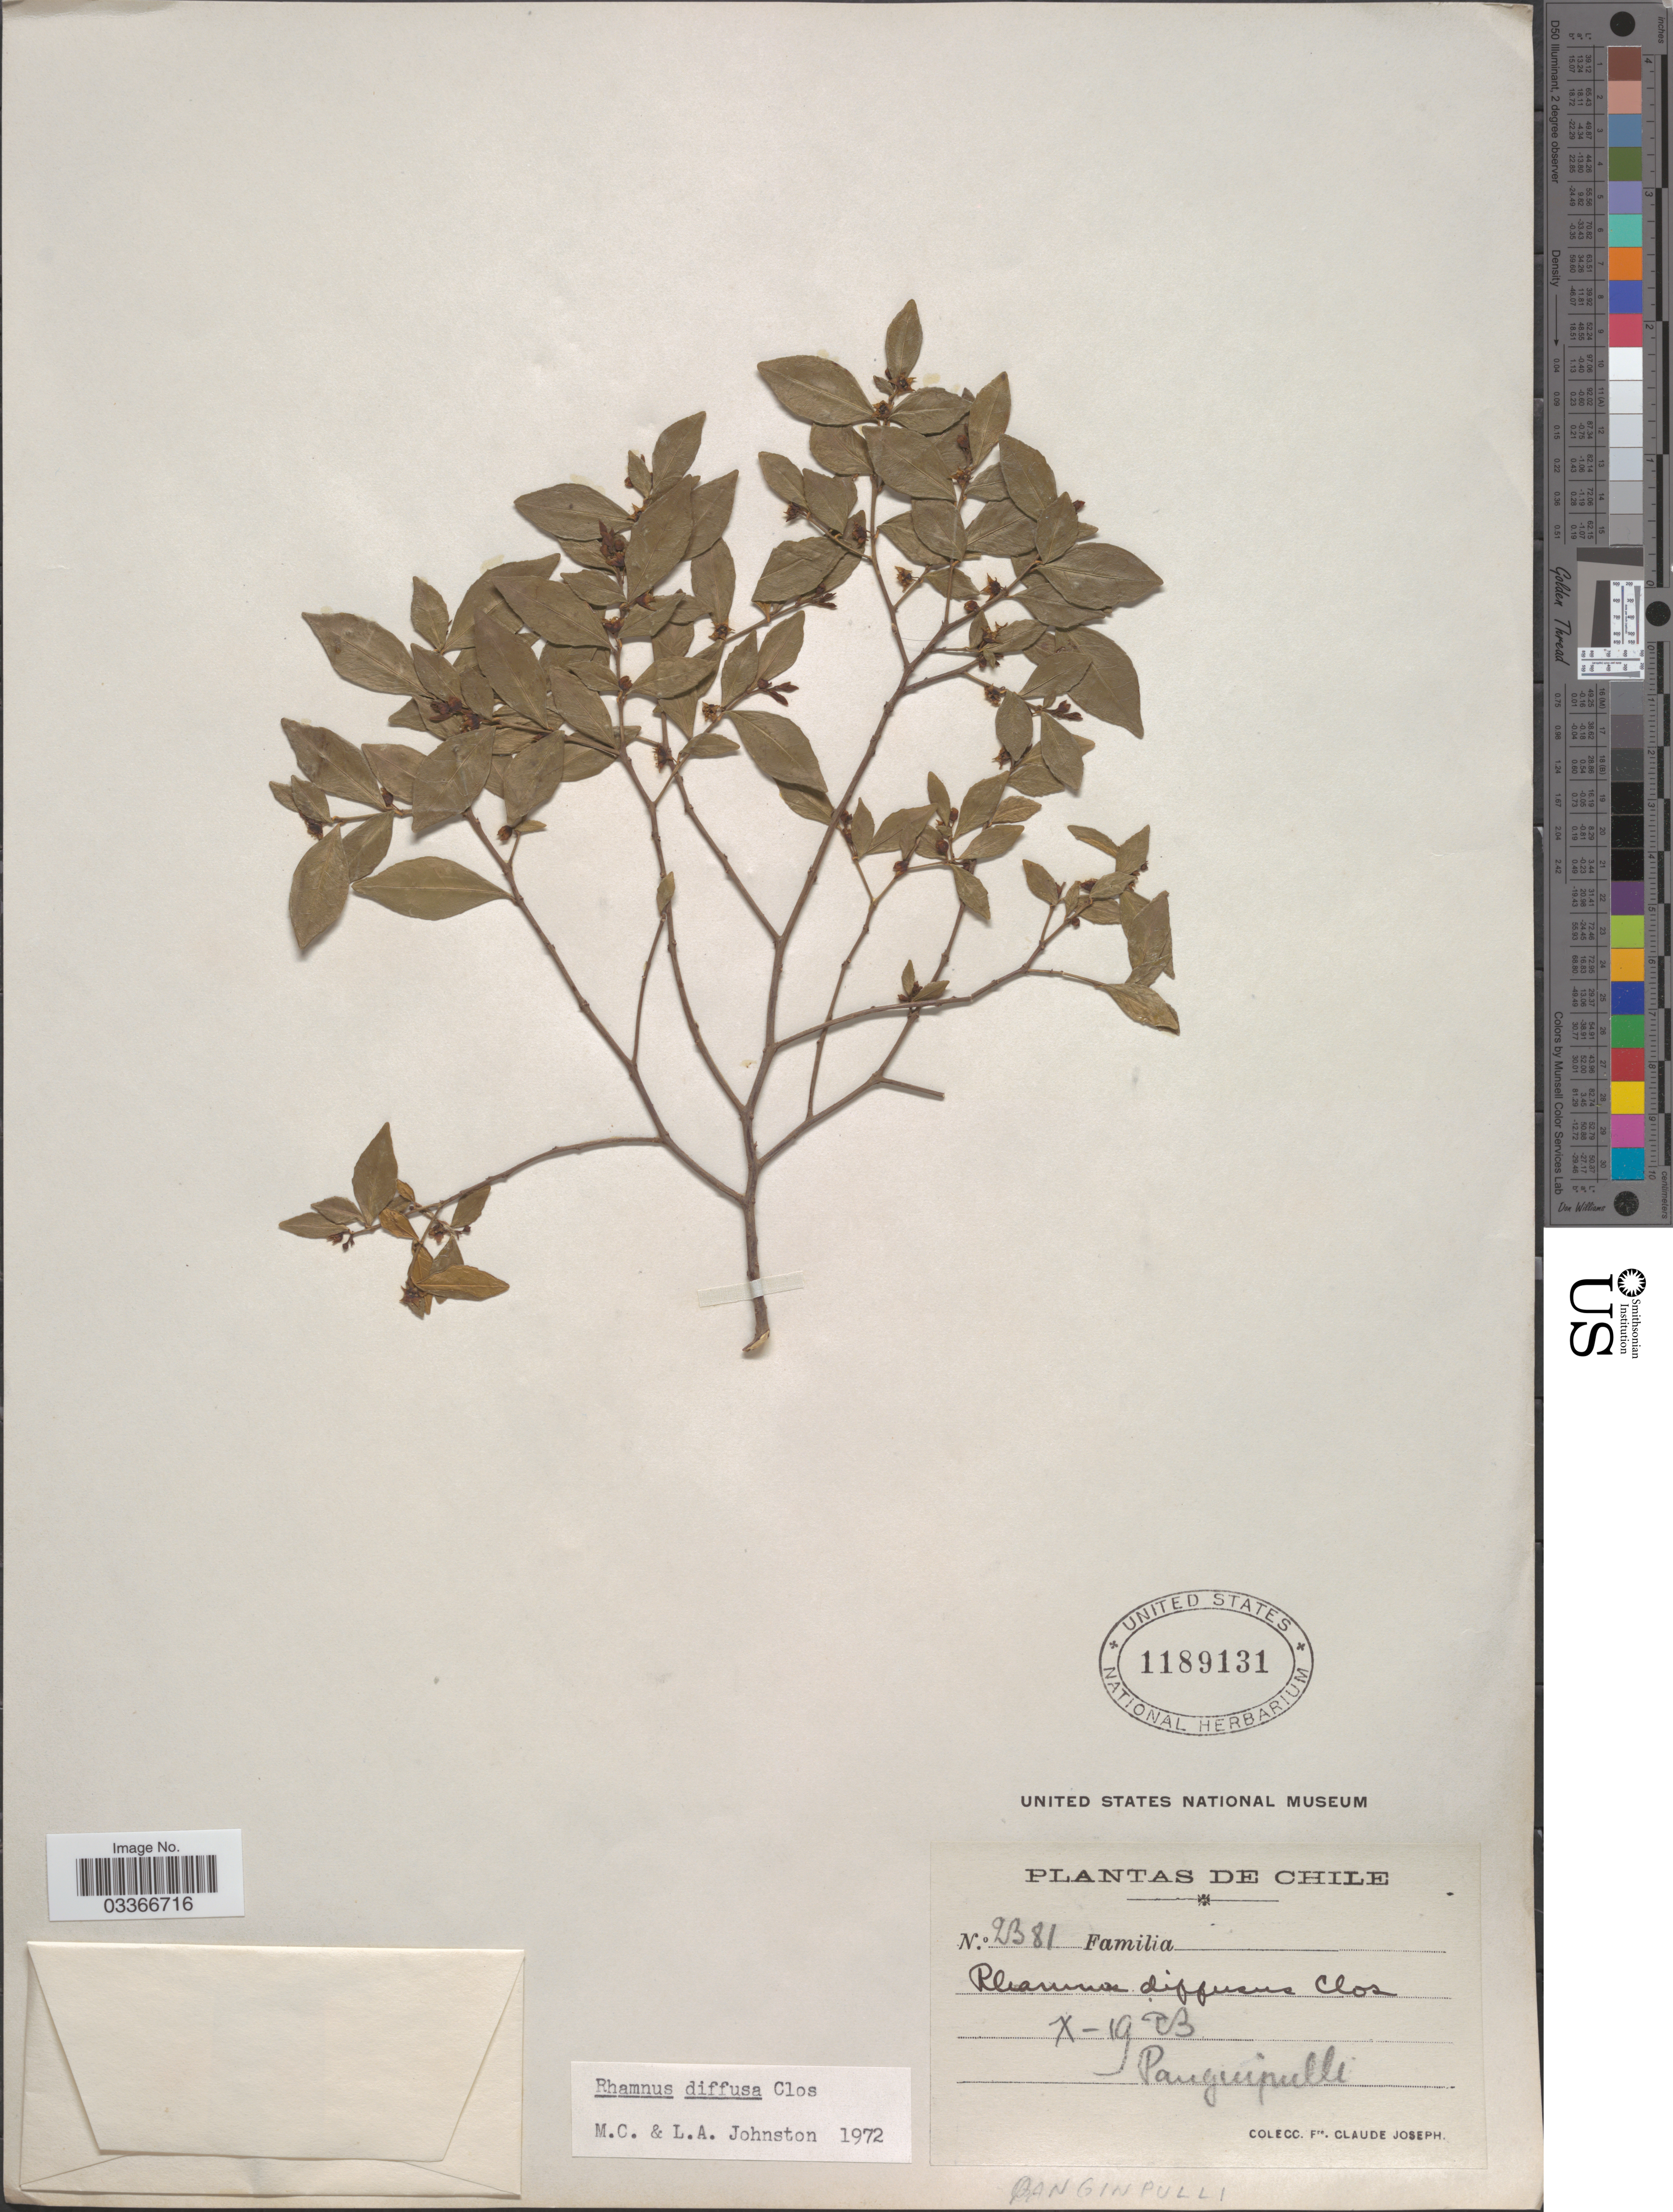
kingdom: Plantae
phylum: Tracheophyta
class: Magnoliopsida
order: Rosales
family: Rhamnaceae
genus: Rhamnus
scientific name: Rhamnus diffusa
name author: Clos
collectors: Bro. Claude-Joseph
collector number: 2381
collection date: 1923-10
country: Chile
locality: Panguipulli.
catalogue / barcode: US 1189131